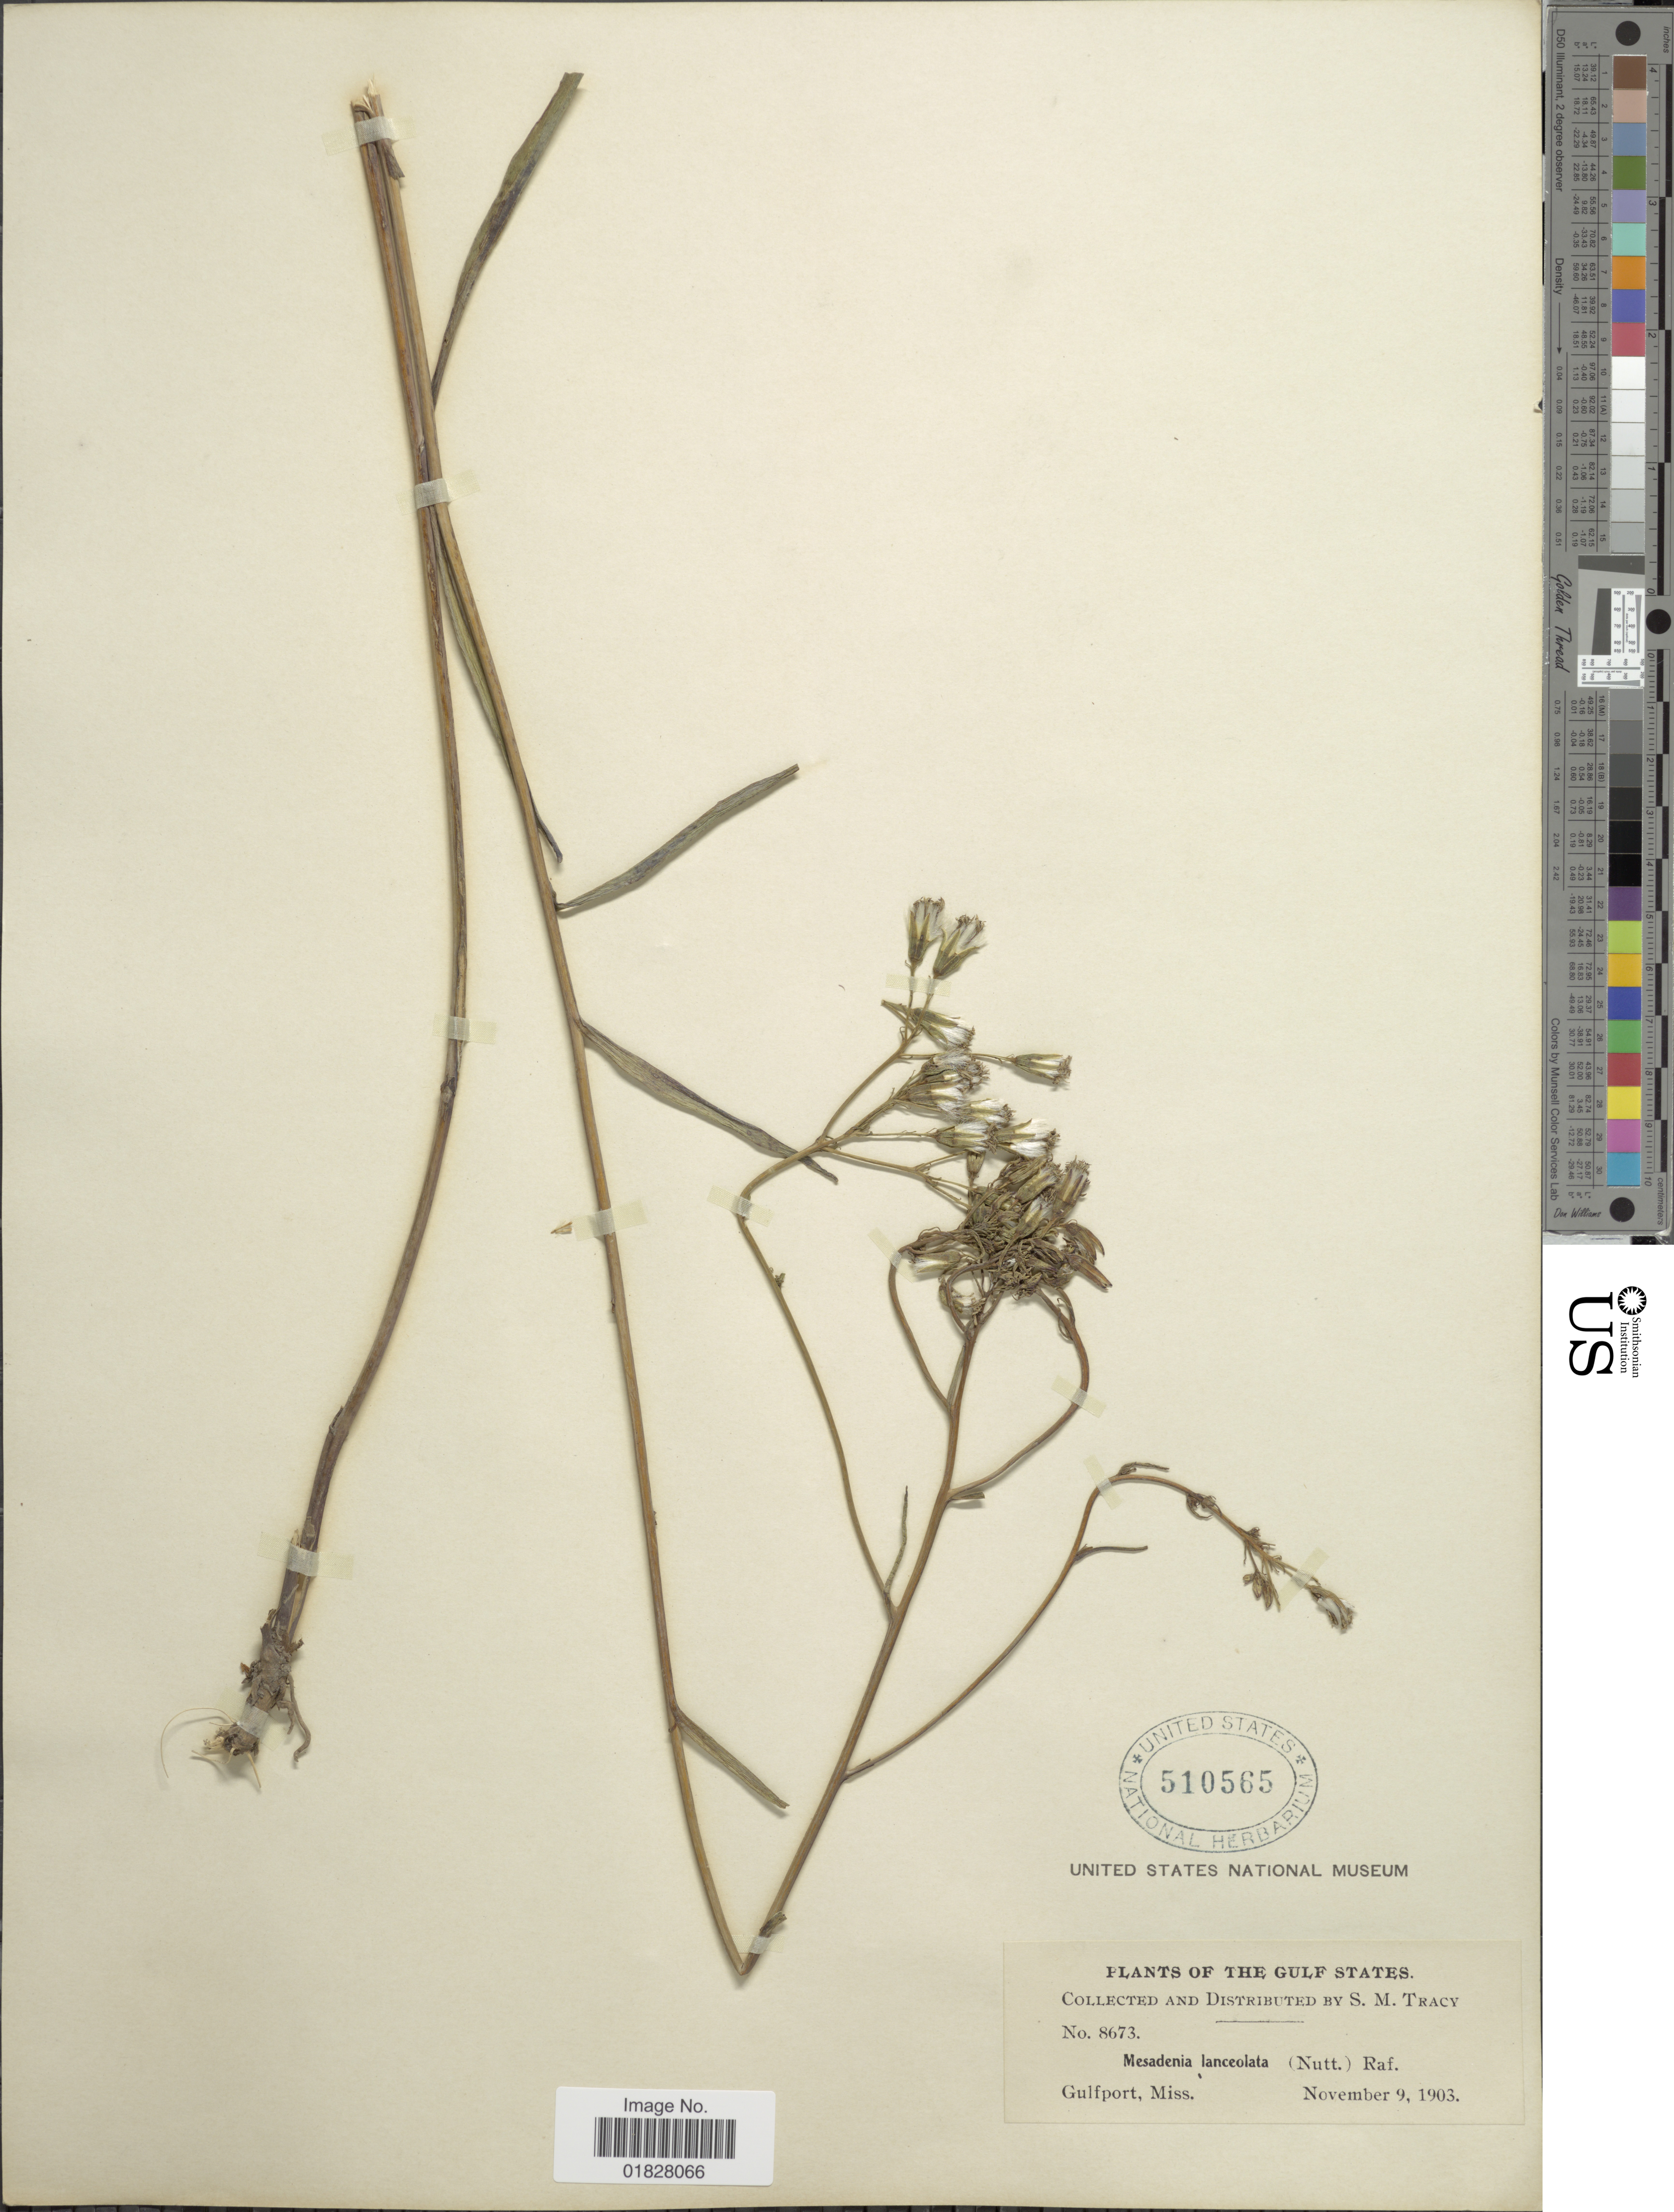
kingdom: Plantae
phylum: Tracheophyta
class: Magnoliopsida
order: Asterales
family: Asteraceae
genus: Arnoglossum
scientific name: Arnoglossum ovatum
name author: (Walter) H. Rob.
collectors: S. M. Tracy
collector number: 8673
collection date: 1903-11-09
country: United States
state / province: Mississippi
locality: Gulf States. Gulfport, Miss.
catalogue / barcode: US 510565